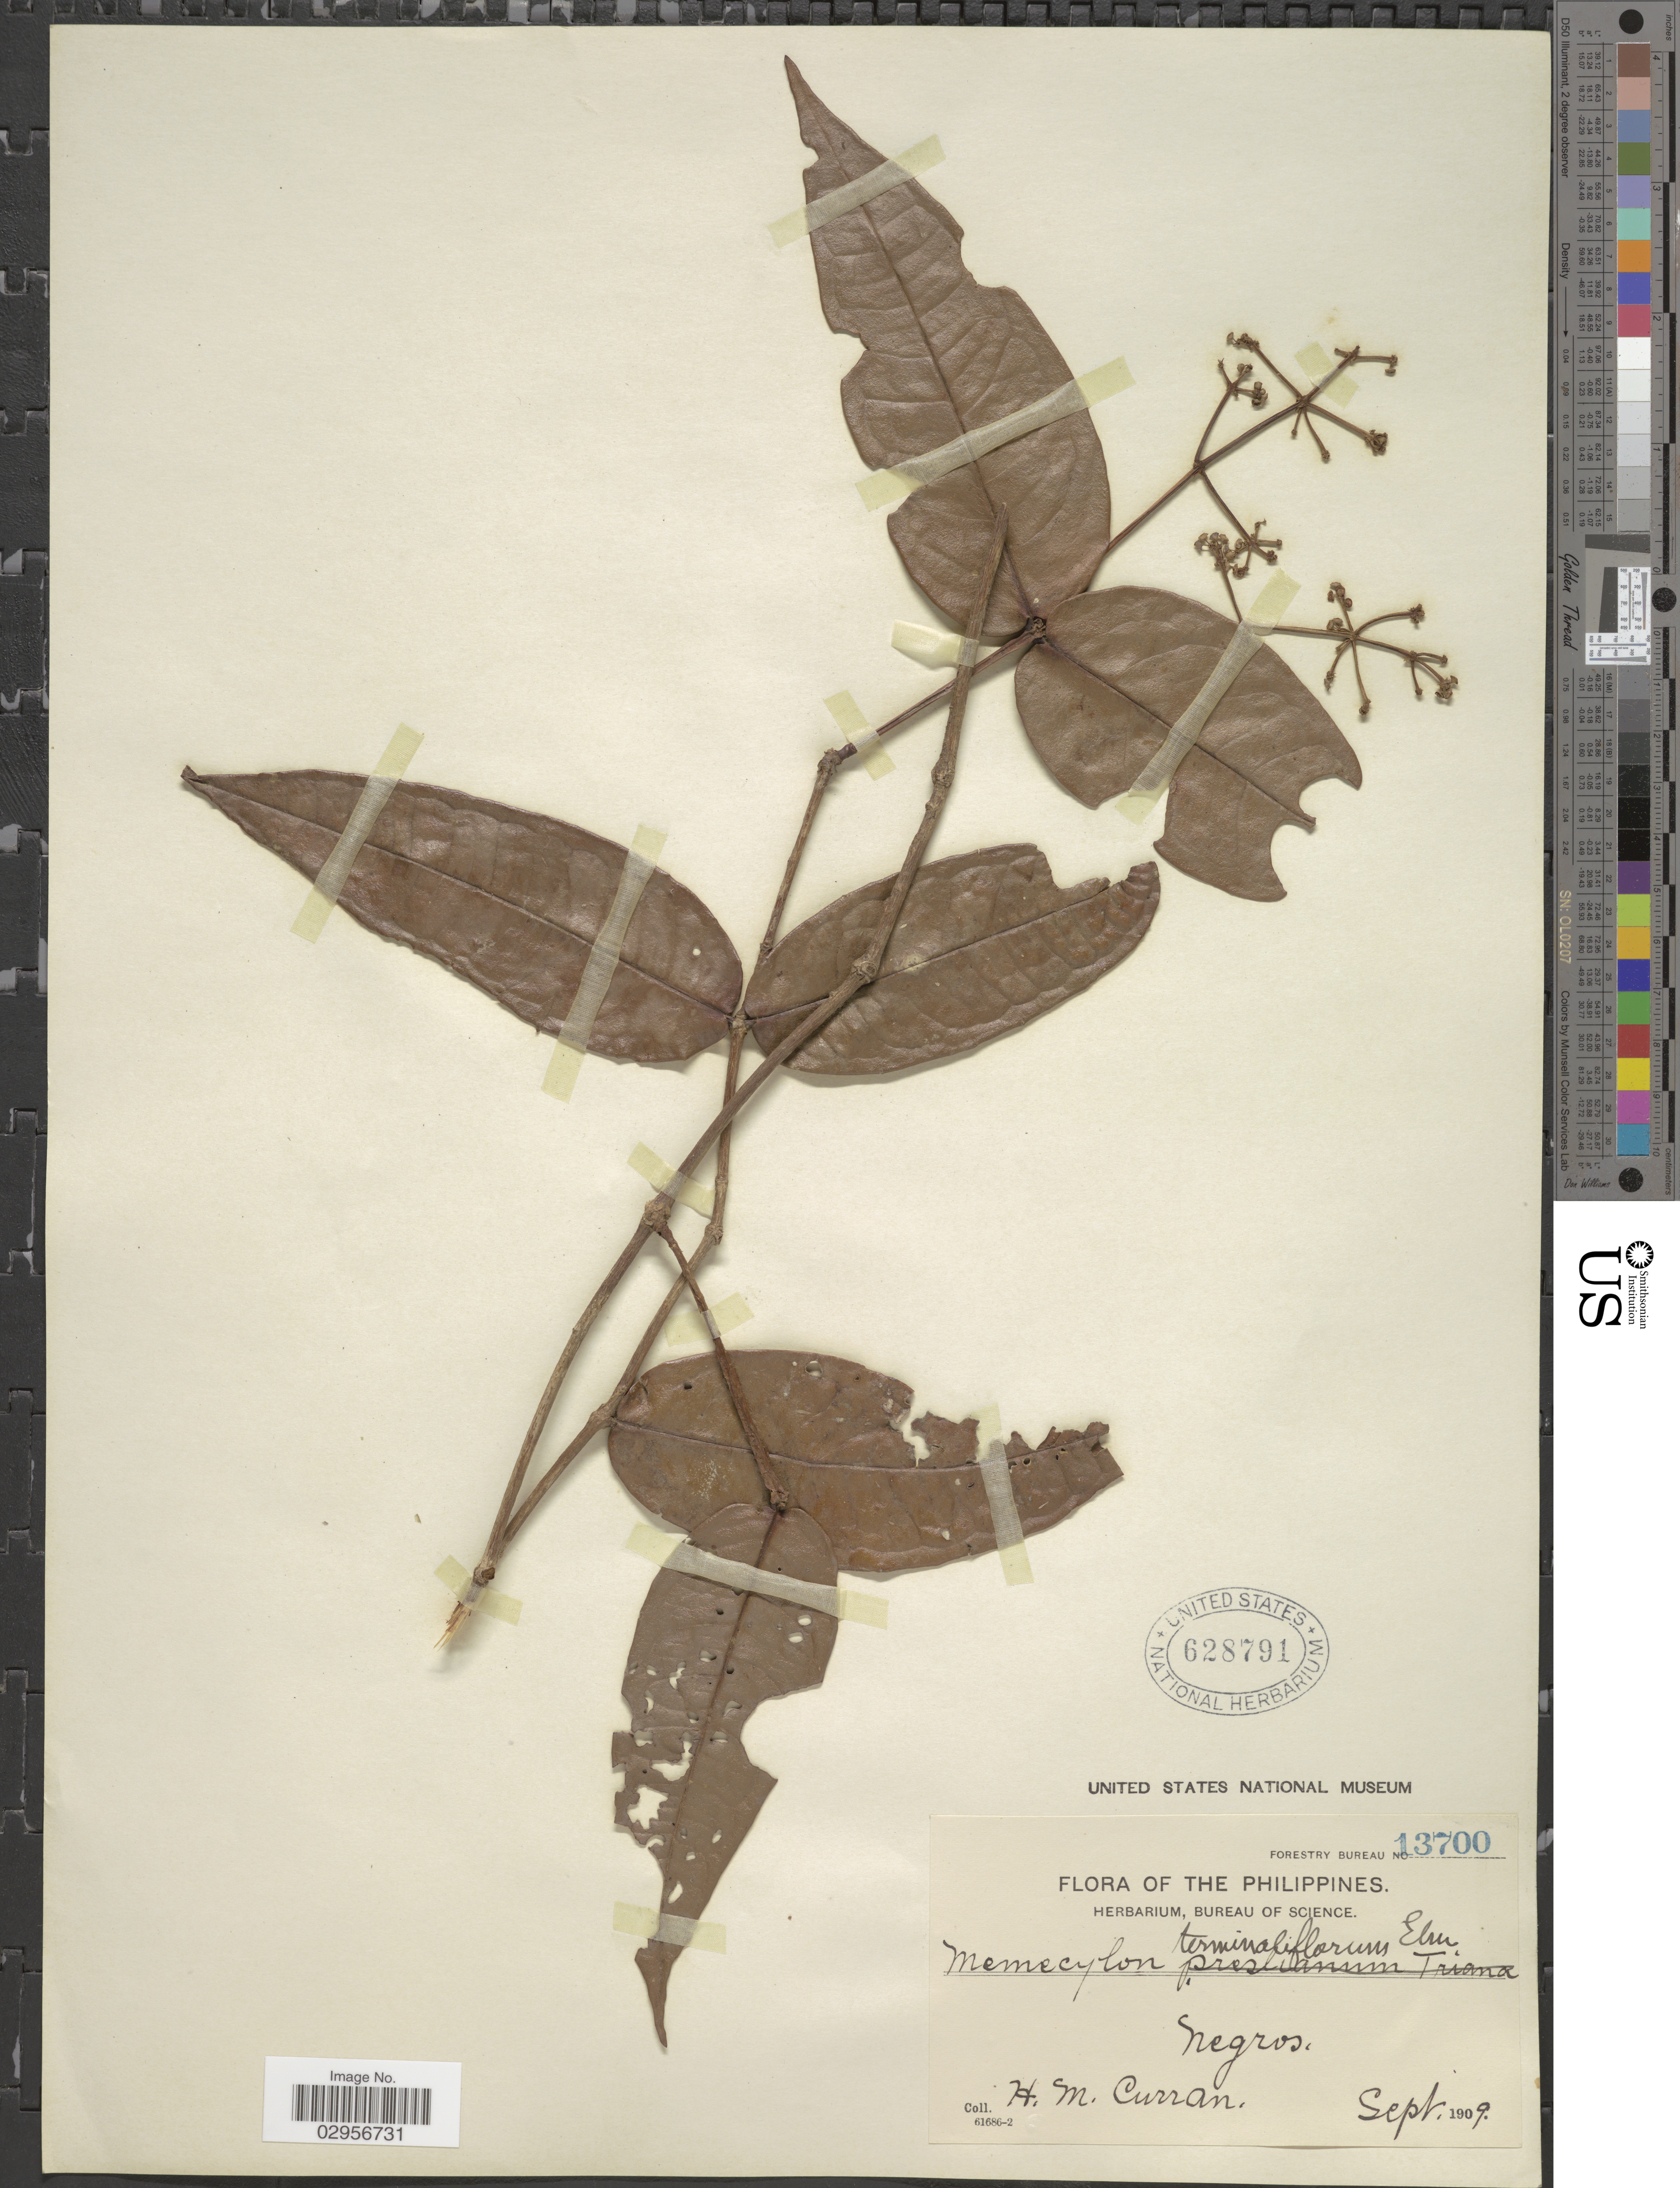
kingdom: Plantae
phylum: Tracheophyta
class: Magnoliopsida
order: Myrtales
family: Melastomataceae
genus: Memecylon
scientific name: Memecylon terminaliflora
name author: Elmer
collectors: H. M. Curran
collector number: Forestry Bureau 13700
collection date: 1909-09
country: Philippines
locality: Negros.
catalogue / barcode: US 628791